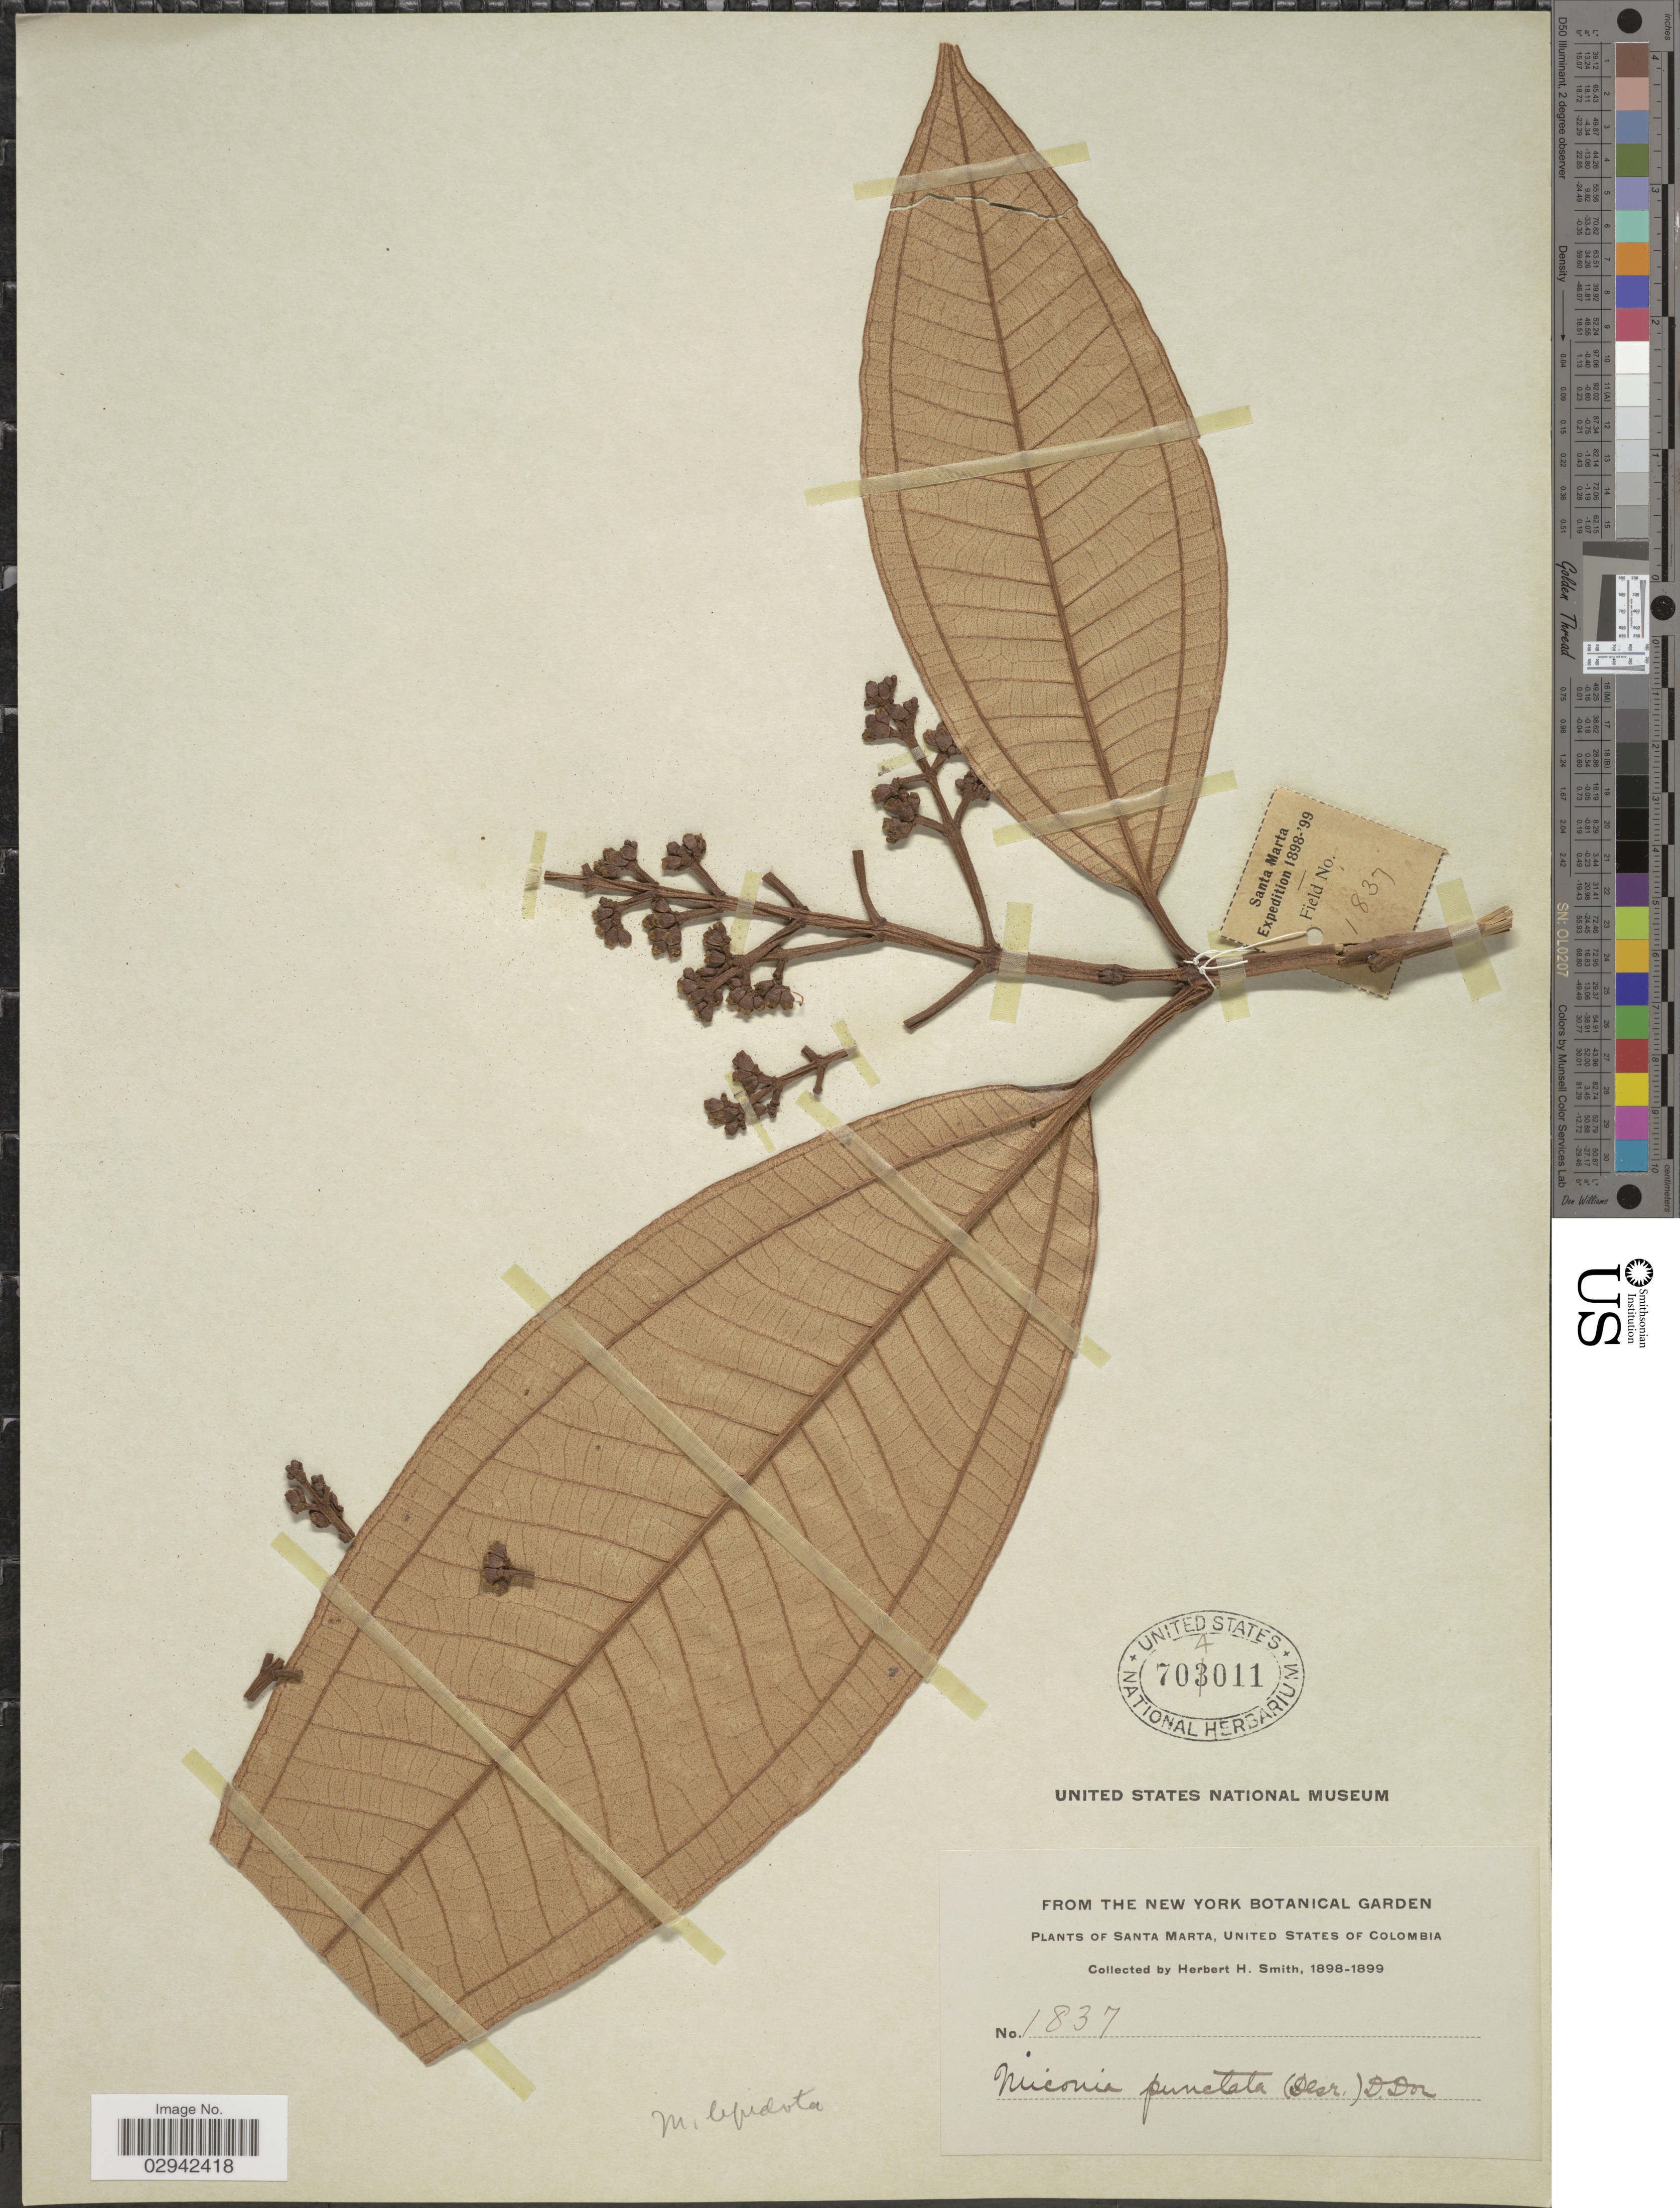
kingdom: Plantae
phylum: Tracheophyta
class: Magnoliopsida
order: Myrtales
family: Melastomataceae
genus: Miconia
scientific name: Miconia punctata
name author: (Desr.) D. Don ex DC.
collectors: Herbert H. Smith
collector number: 1837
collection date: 1898/1899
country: Colombia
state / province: Magdalena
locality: Santa Marta, United States of Colombia.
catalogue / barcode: US 704011